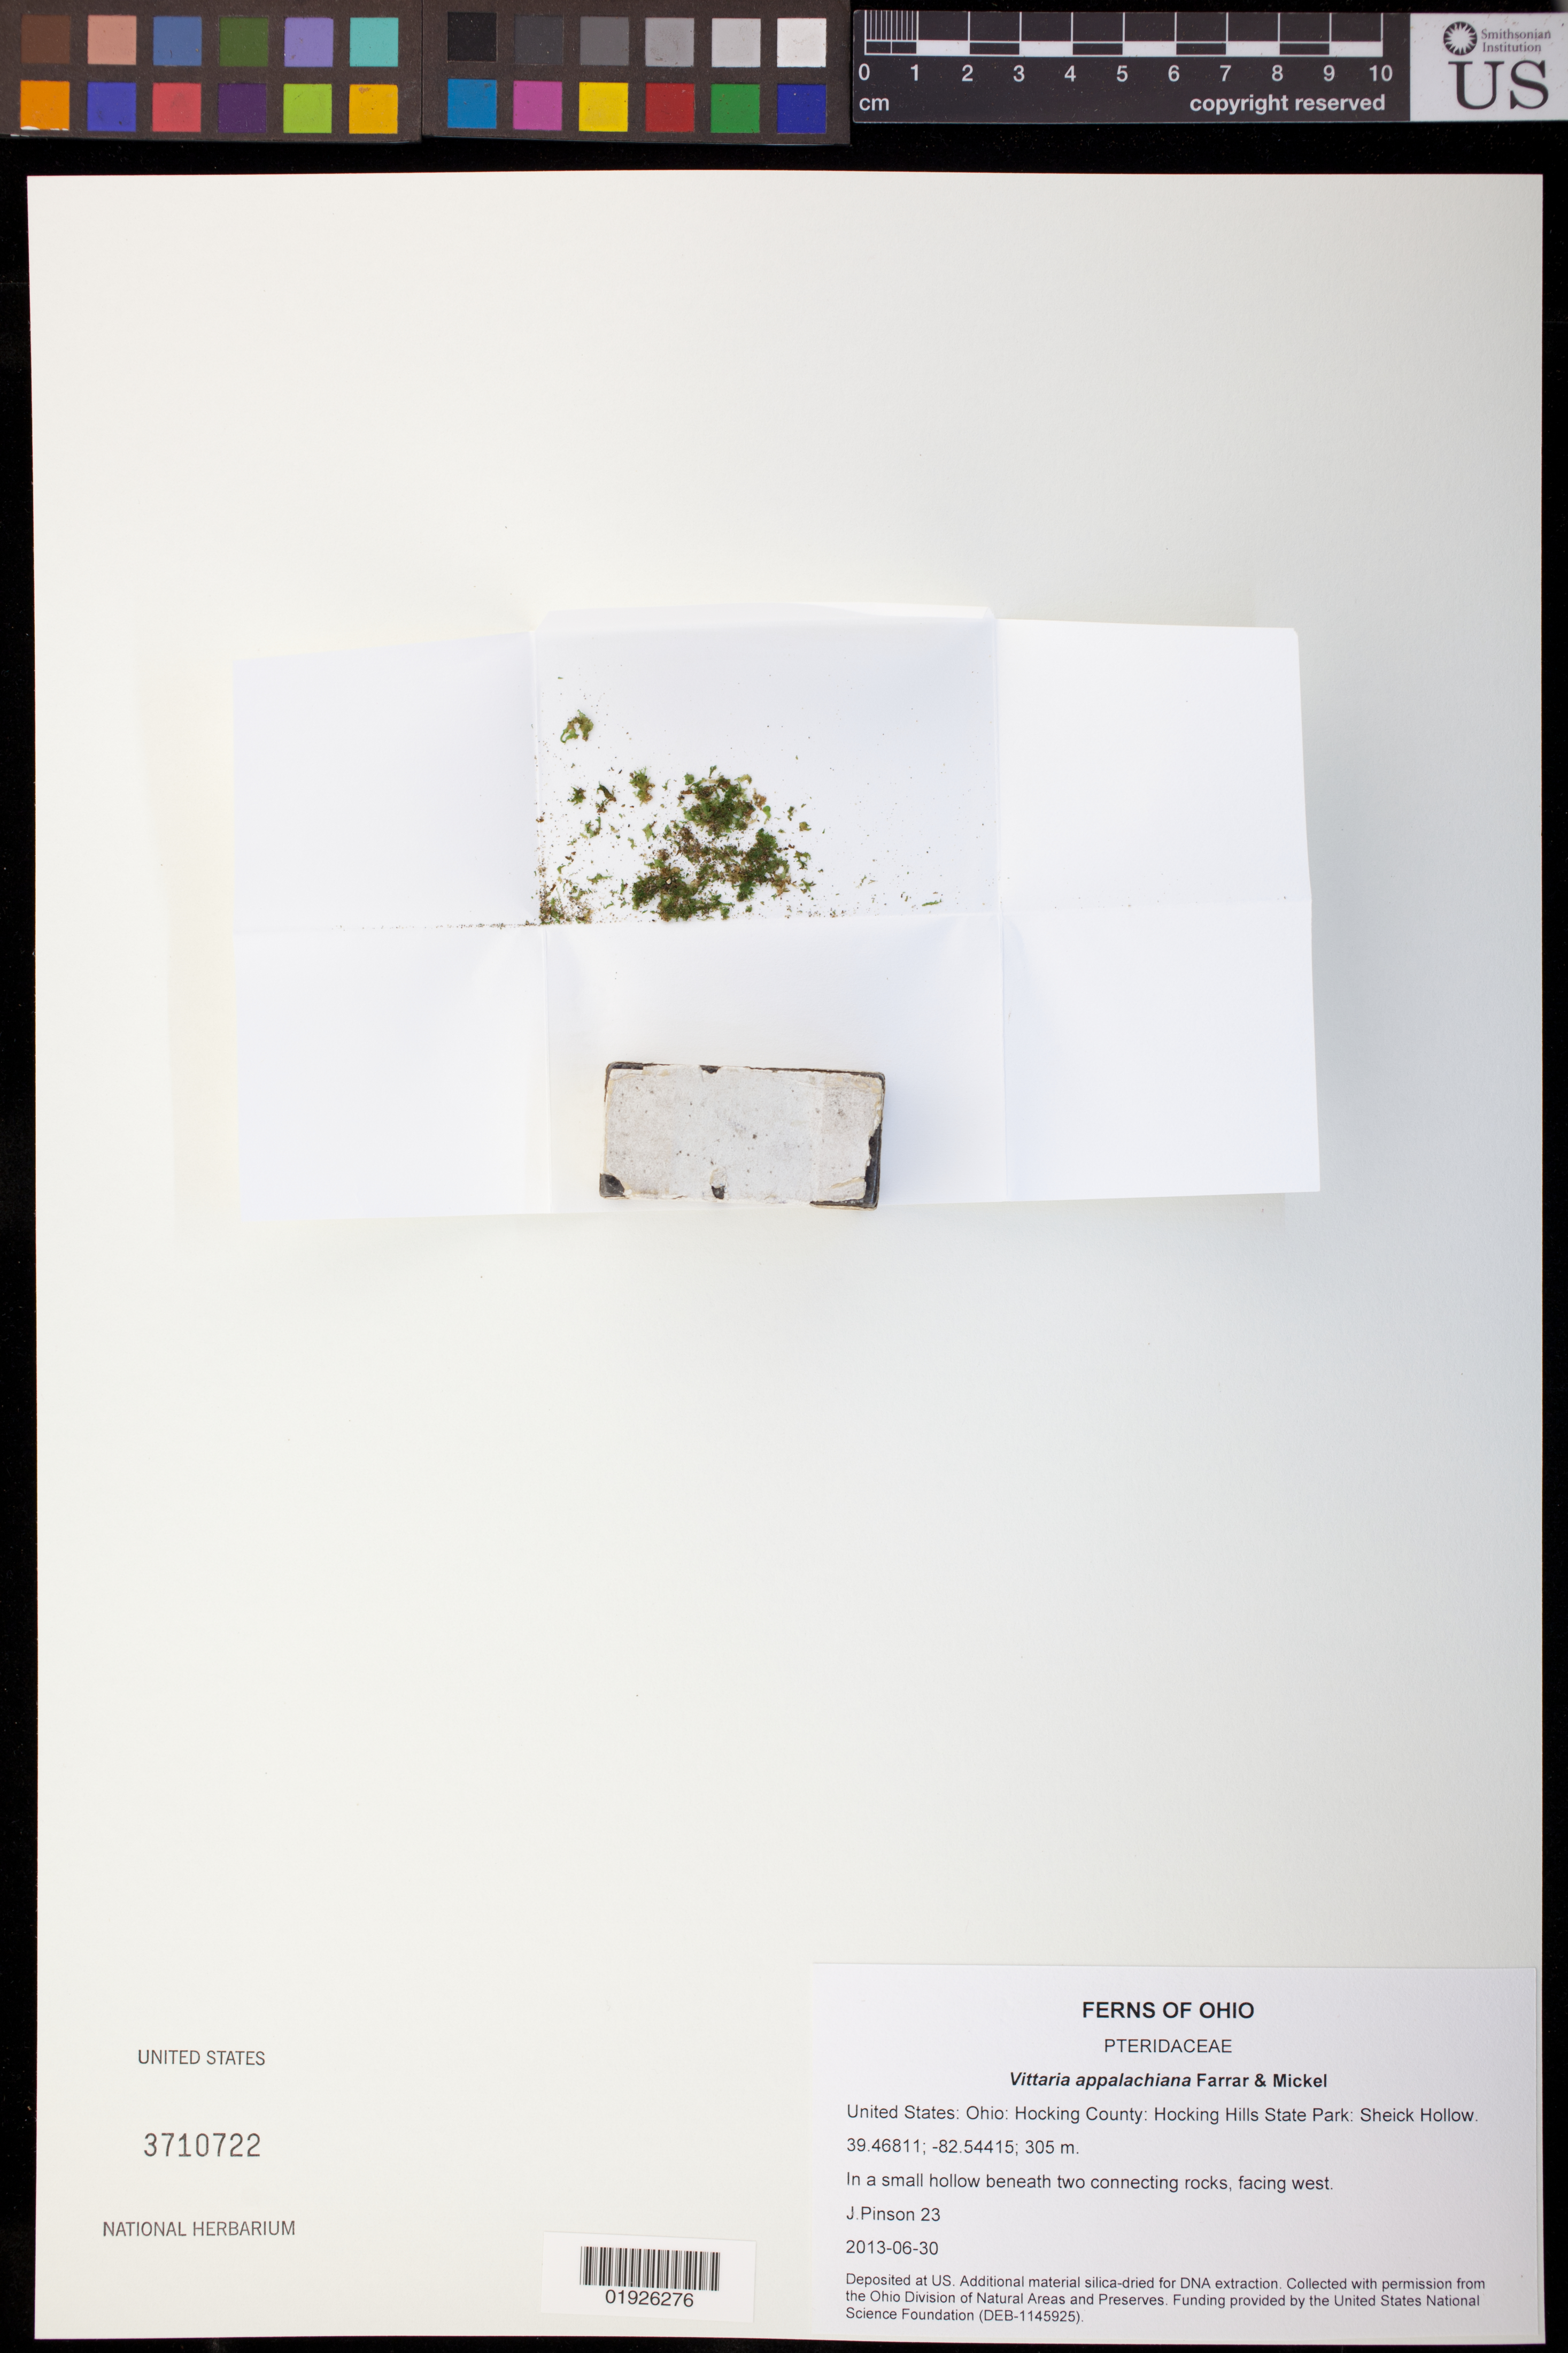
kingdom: Plantae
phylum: Tracheophyta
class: Polypodiopsida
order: Polypodiales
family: Pteridaceae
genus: Vittaria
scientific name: Vittaria appalachiana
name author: Farrar & Mickel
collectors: J. Pinson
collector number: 23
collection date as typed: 2013-06-30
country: United States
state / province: Ohio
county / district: Hocking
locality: Hocking Hills State Park: Sheick Hollow.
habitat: In a small hollow beneath two connecting rocks, facing west.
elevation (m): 305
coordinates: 39.46811, -82.54415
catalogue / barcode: US 3710722